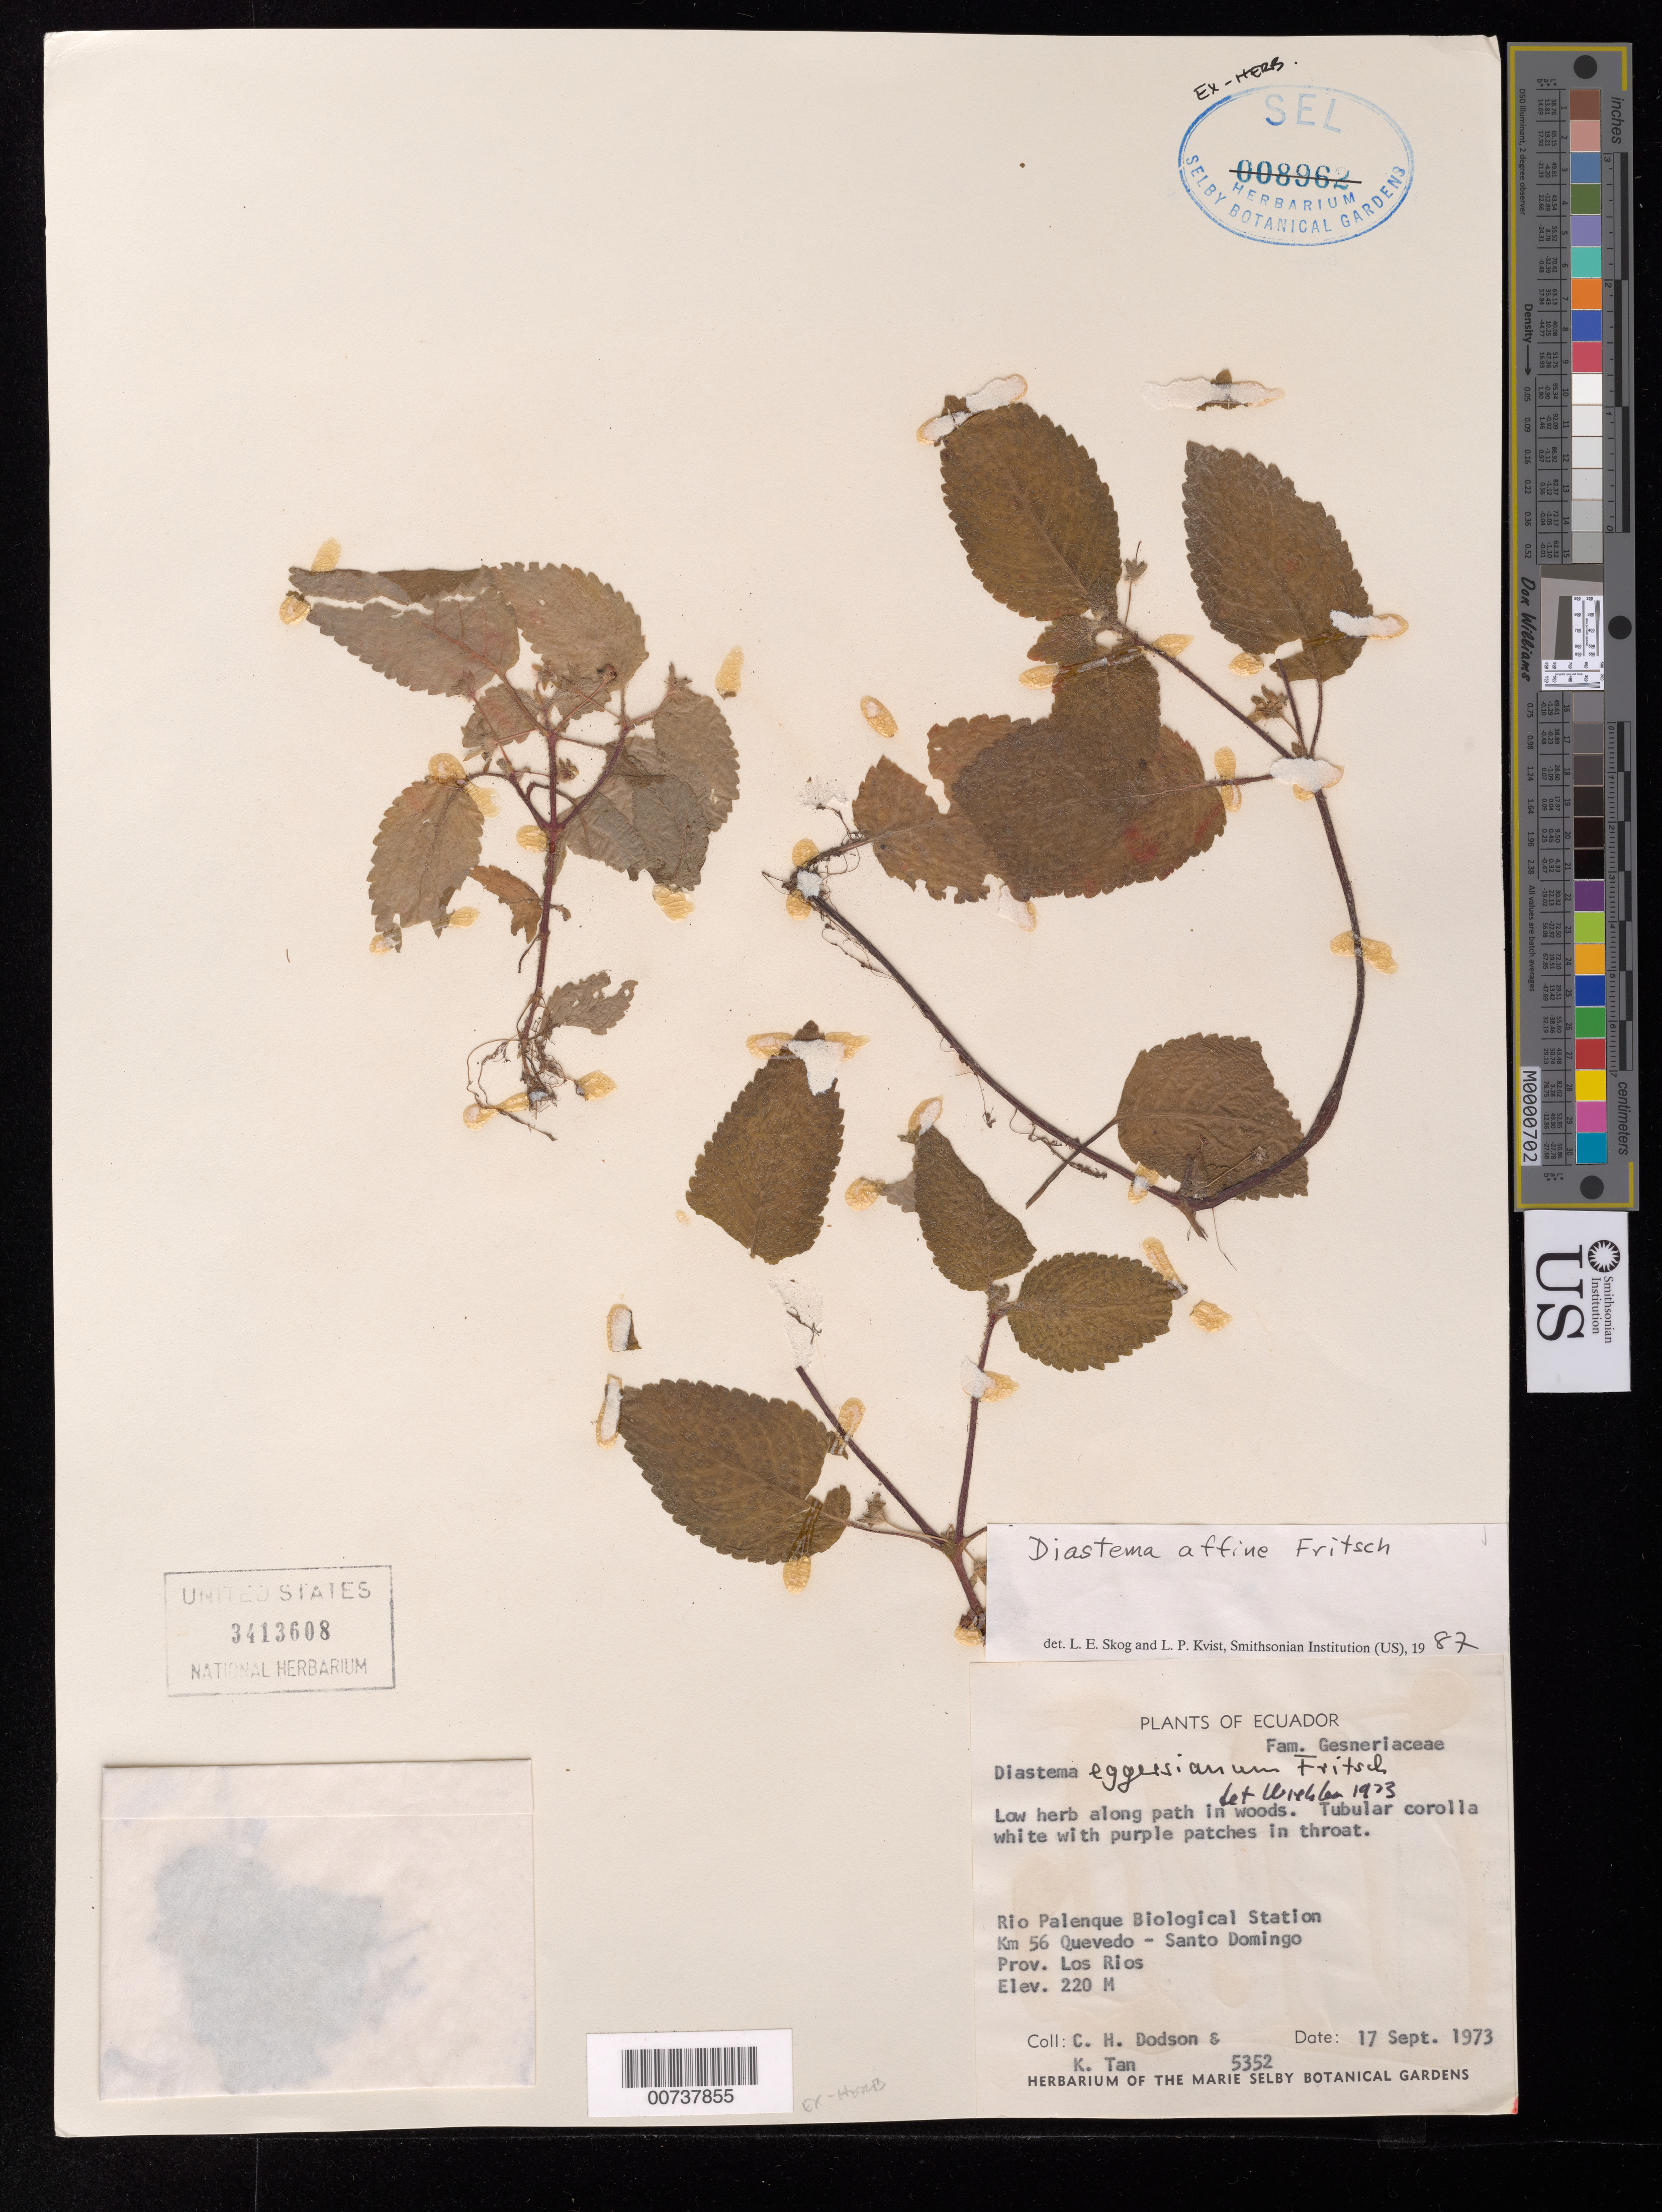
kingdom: Plantae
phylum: Tracheophyta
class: Magnoliopsida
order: Lamiales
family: Gesneriaceae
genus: Diastema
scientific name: Diastema affine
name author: Fritsch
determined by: Kvist, L. P.; Skog, Laurence E.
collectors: C. H. Dodson & K. Tan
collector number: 5352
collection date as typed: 17 Sep 1973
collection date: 1973-09-17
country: Ecuador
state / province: Los Ríos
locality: Rio Palenque Biological Station, Km 56, Quevedo - Sto. Domingo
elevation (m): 220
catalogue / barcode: US 3413608